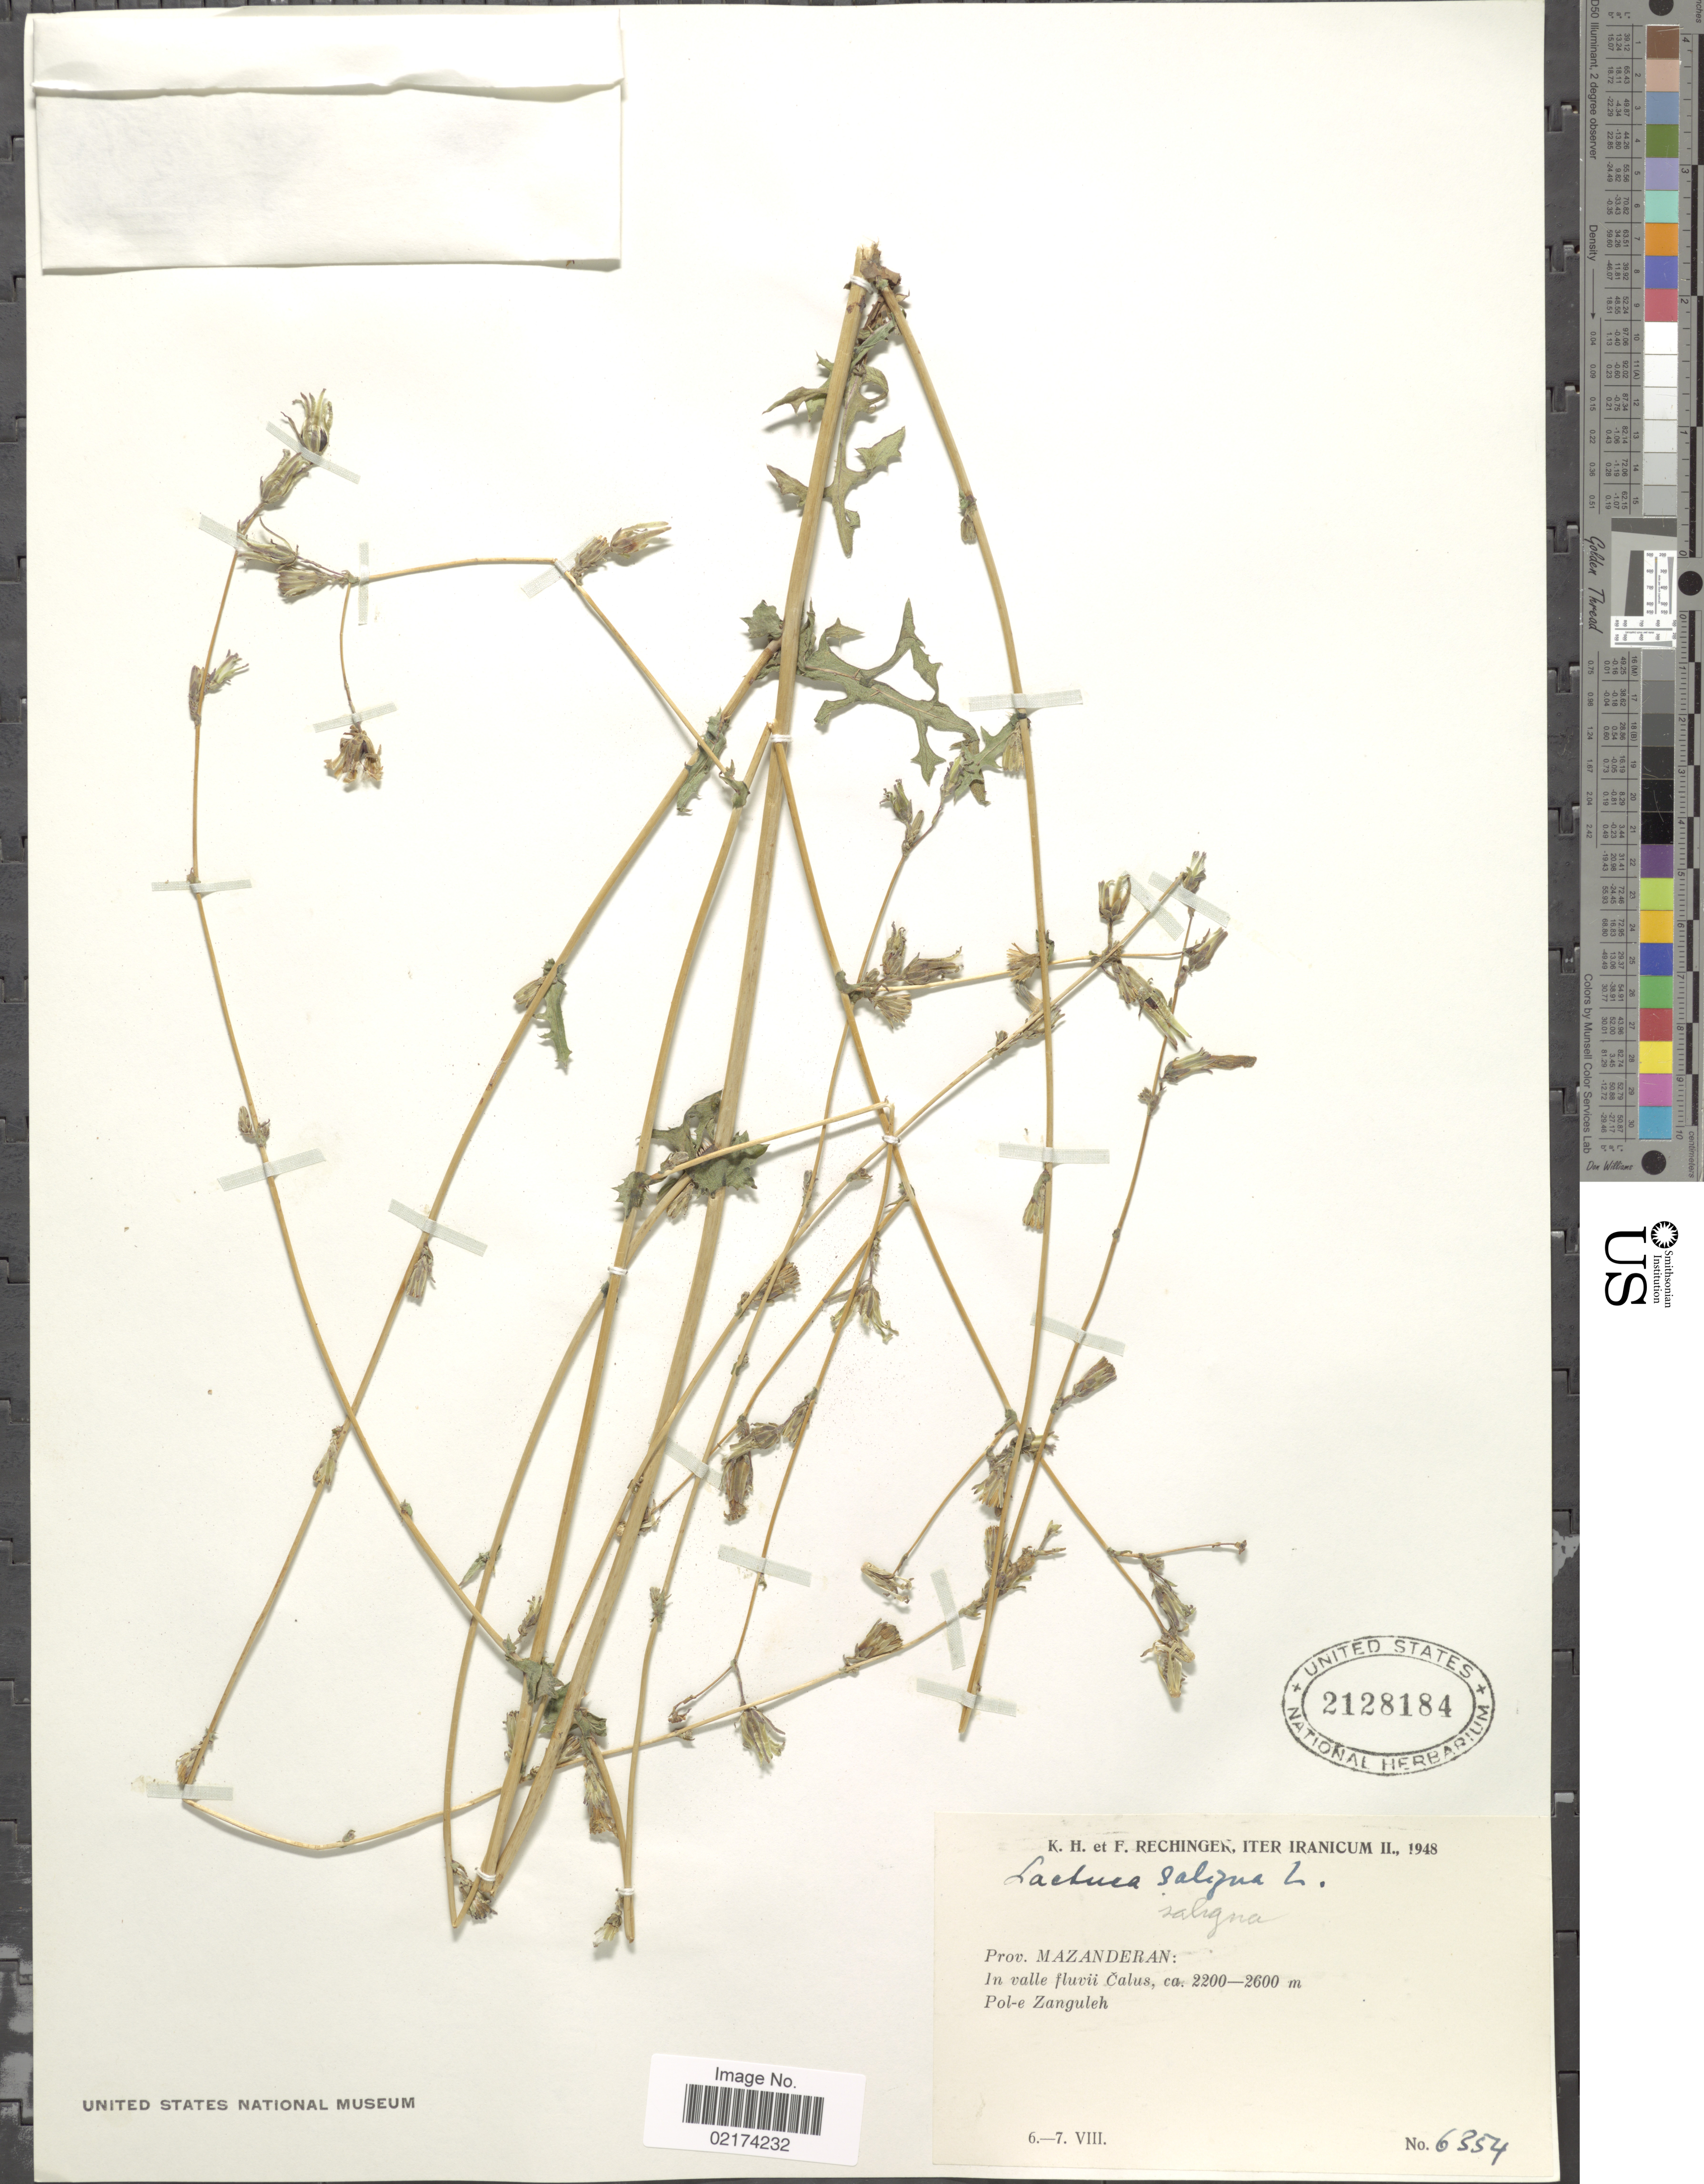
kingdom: Plantae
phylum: Tracheophyta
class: Magnoliopsida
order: Asterales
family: Asteraceae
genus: Lactuca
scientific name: Lactuca saligna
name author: L.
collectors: K. H. Rechinger & F. Rechinger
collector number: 6354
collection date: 1948-08-06/1948-08-07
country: Iran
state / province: Mazandaran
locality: Prov. Mazanderan, valle fluvii Calus, Pol-e Zanguleh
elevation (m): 2200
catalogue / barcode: US 2128184